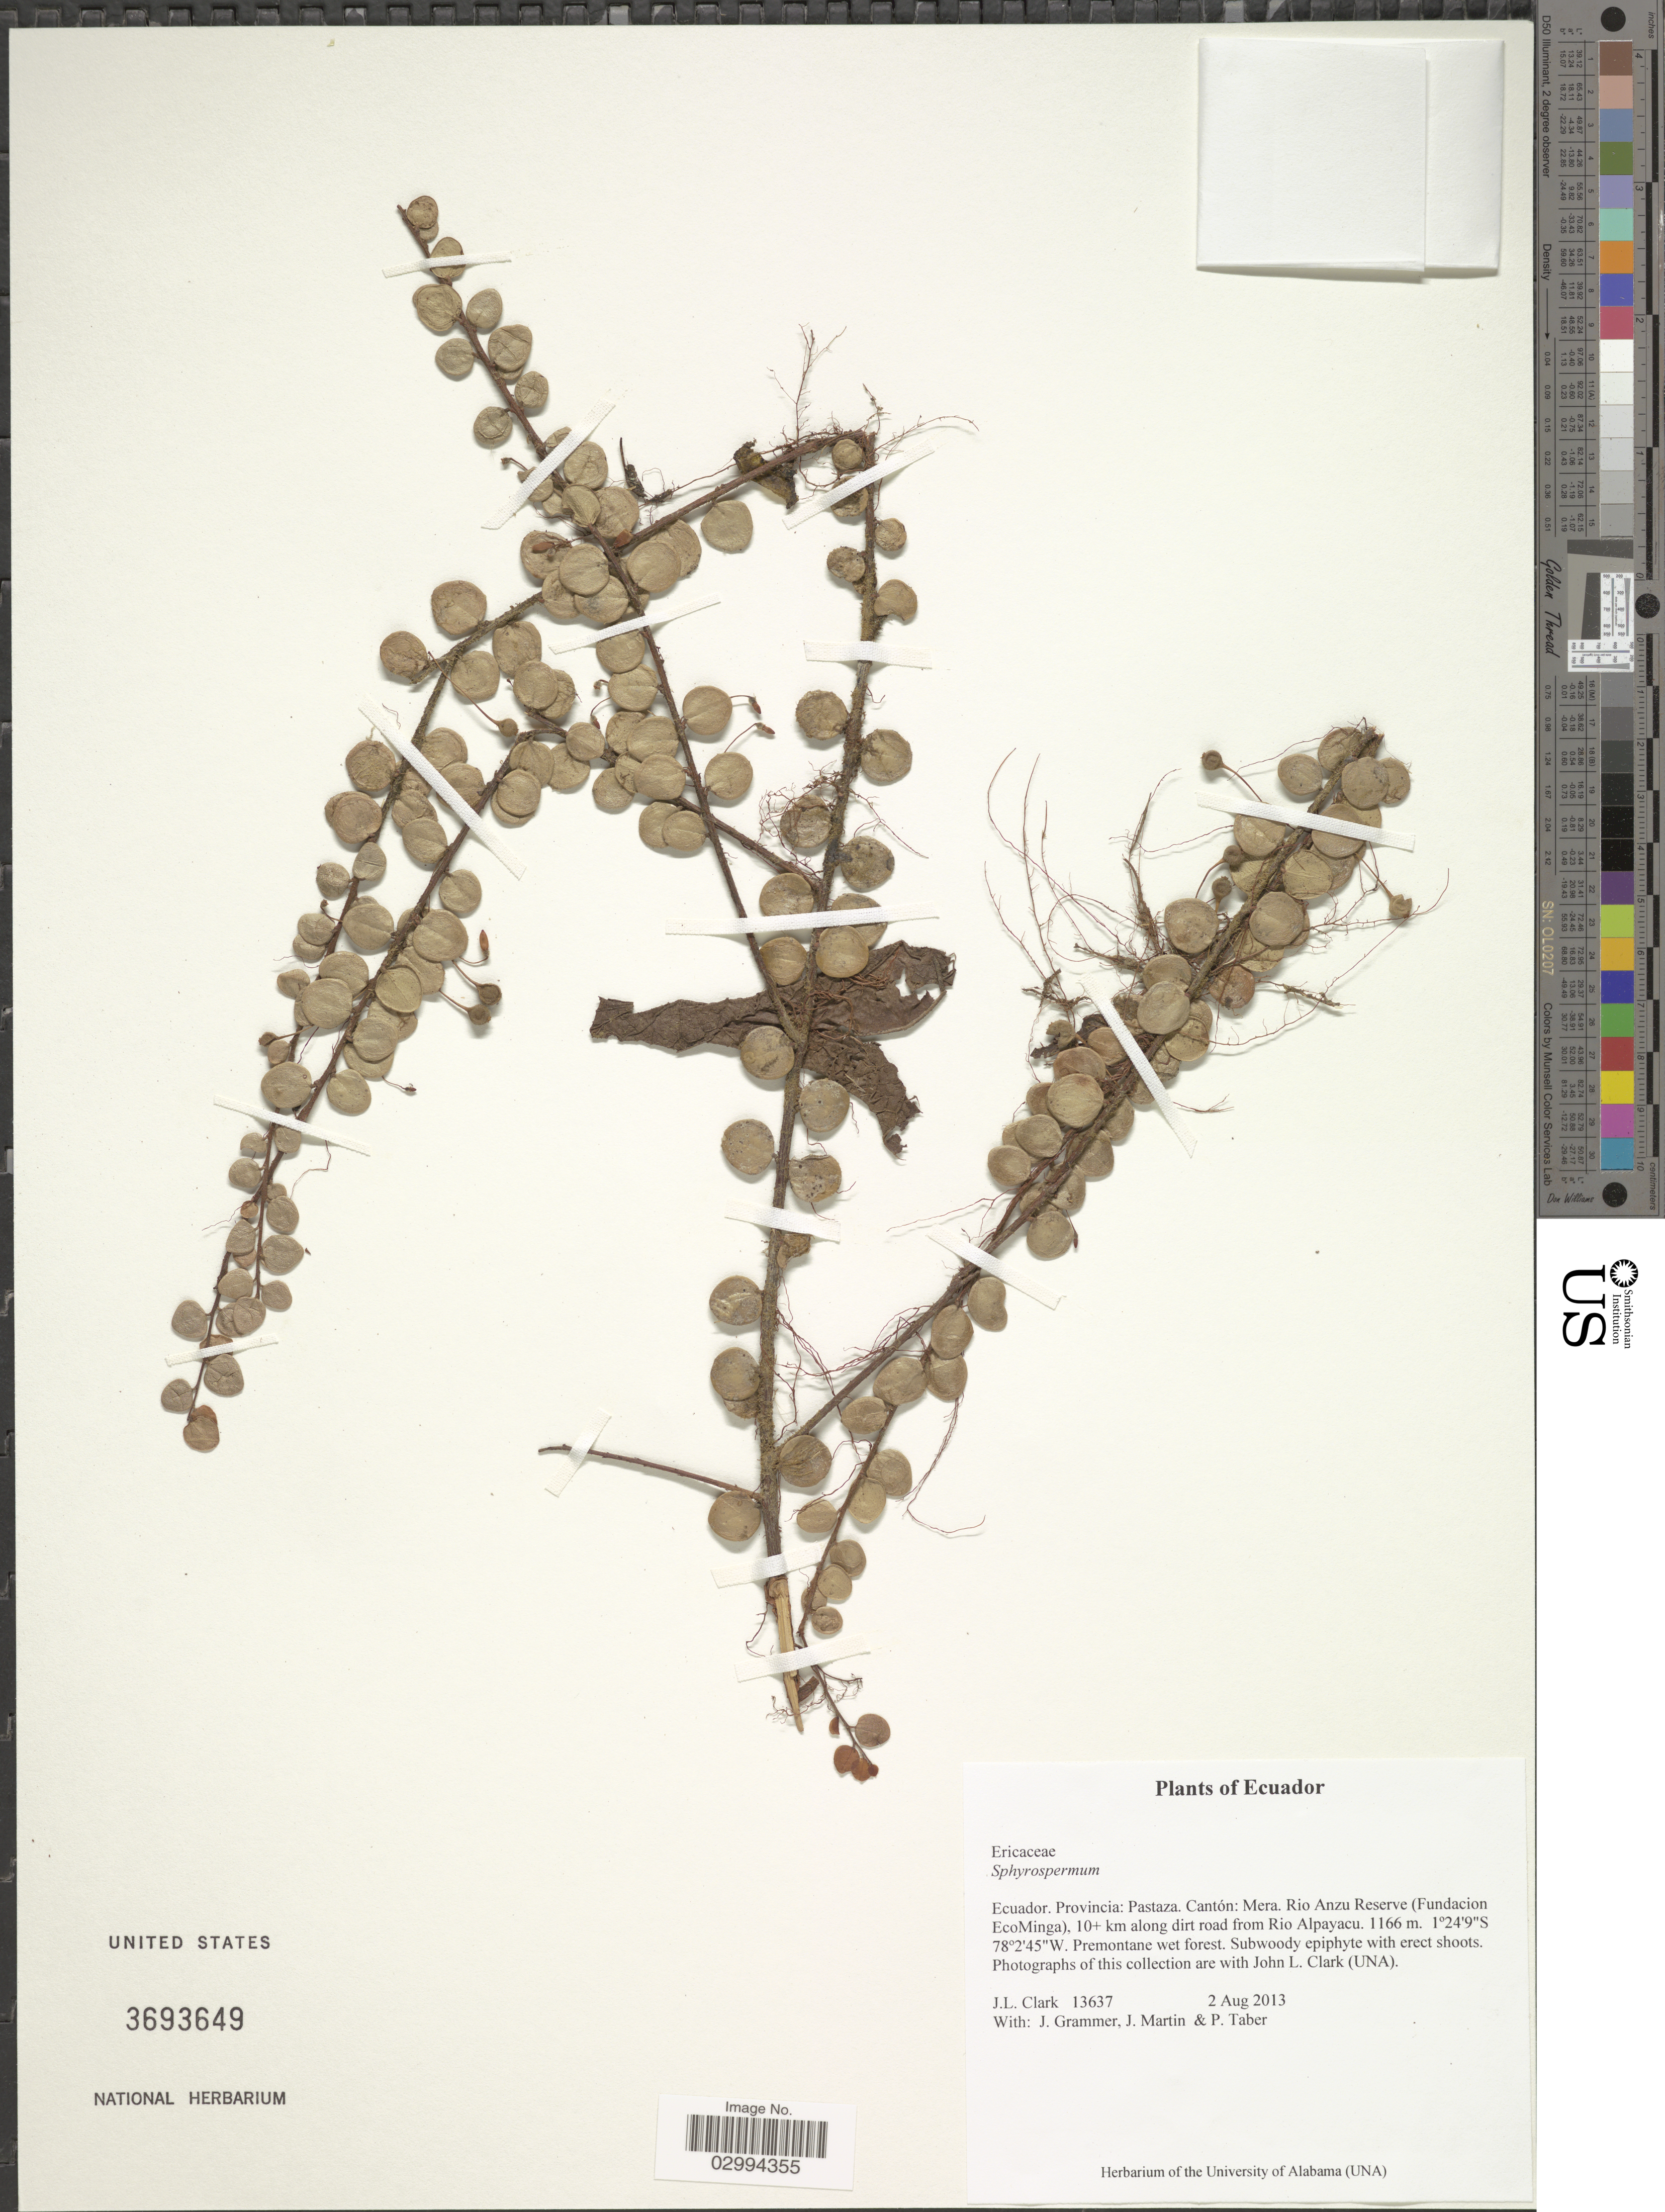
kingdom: Plantae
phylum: Tracheophyta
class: Magnoliopsida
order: Ericales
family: Ericaceae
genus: Sphyrospermum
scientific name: Sphyrospermum sp.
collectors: J. L. Clark, J. Grammer, J. Martin & P. Taber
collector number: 13637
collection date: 2013-08-02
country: Ecuador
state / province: Pastaza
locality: Cantón: Mera. Rio Anzu Reserve (Fundacion EcoMinga), 10± km along dirt road from Rio Alpayacu.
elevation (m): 1166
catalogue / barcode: US 3693649